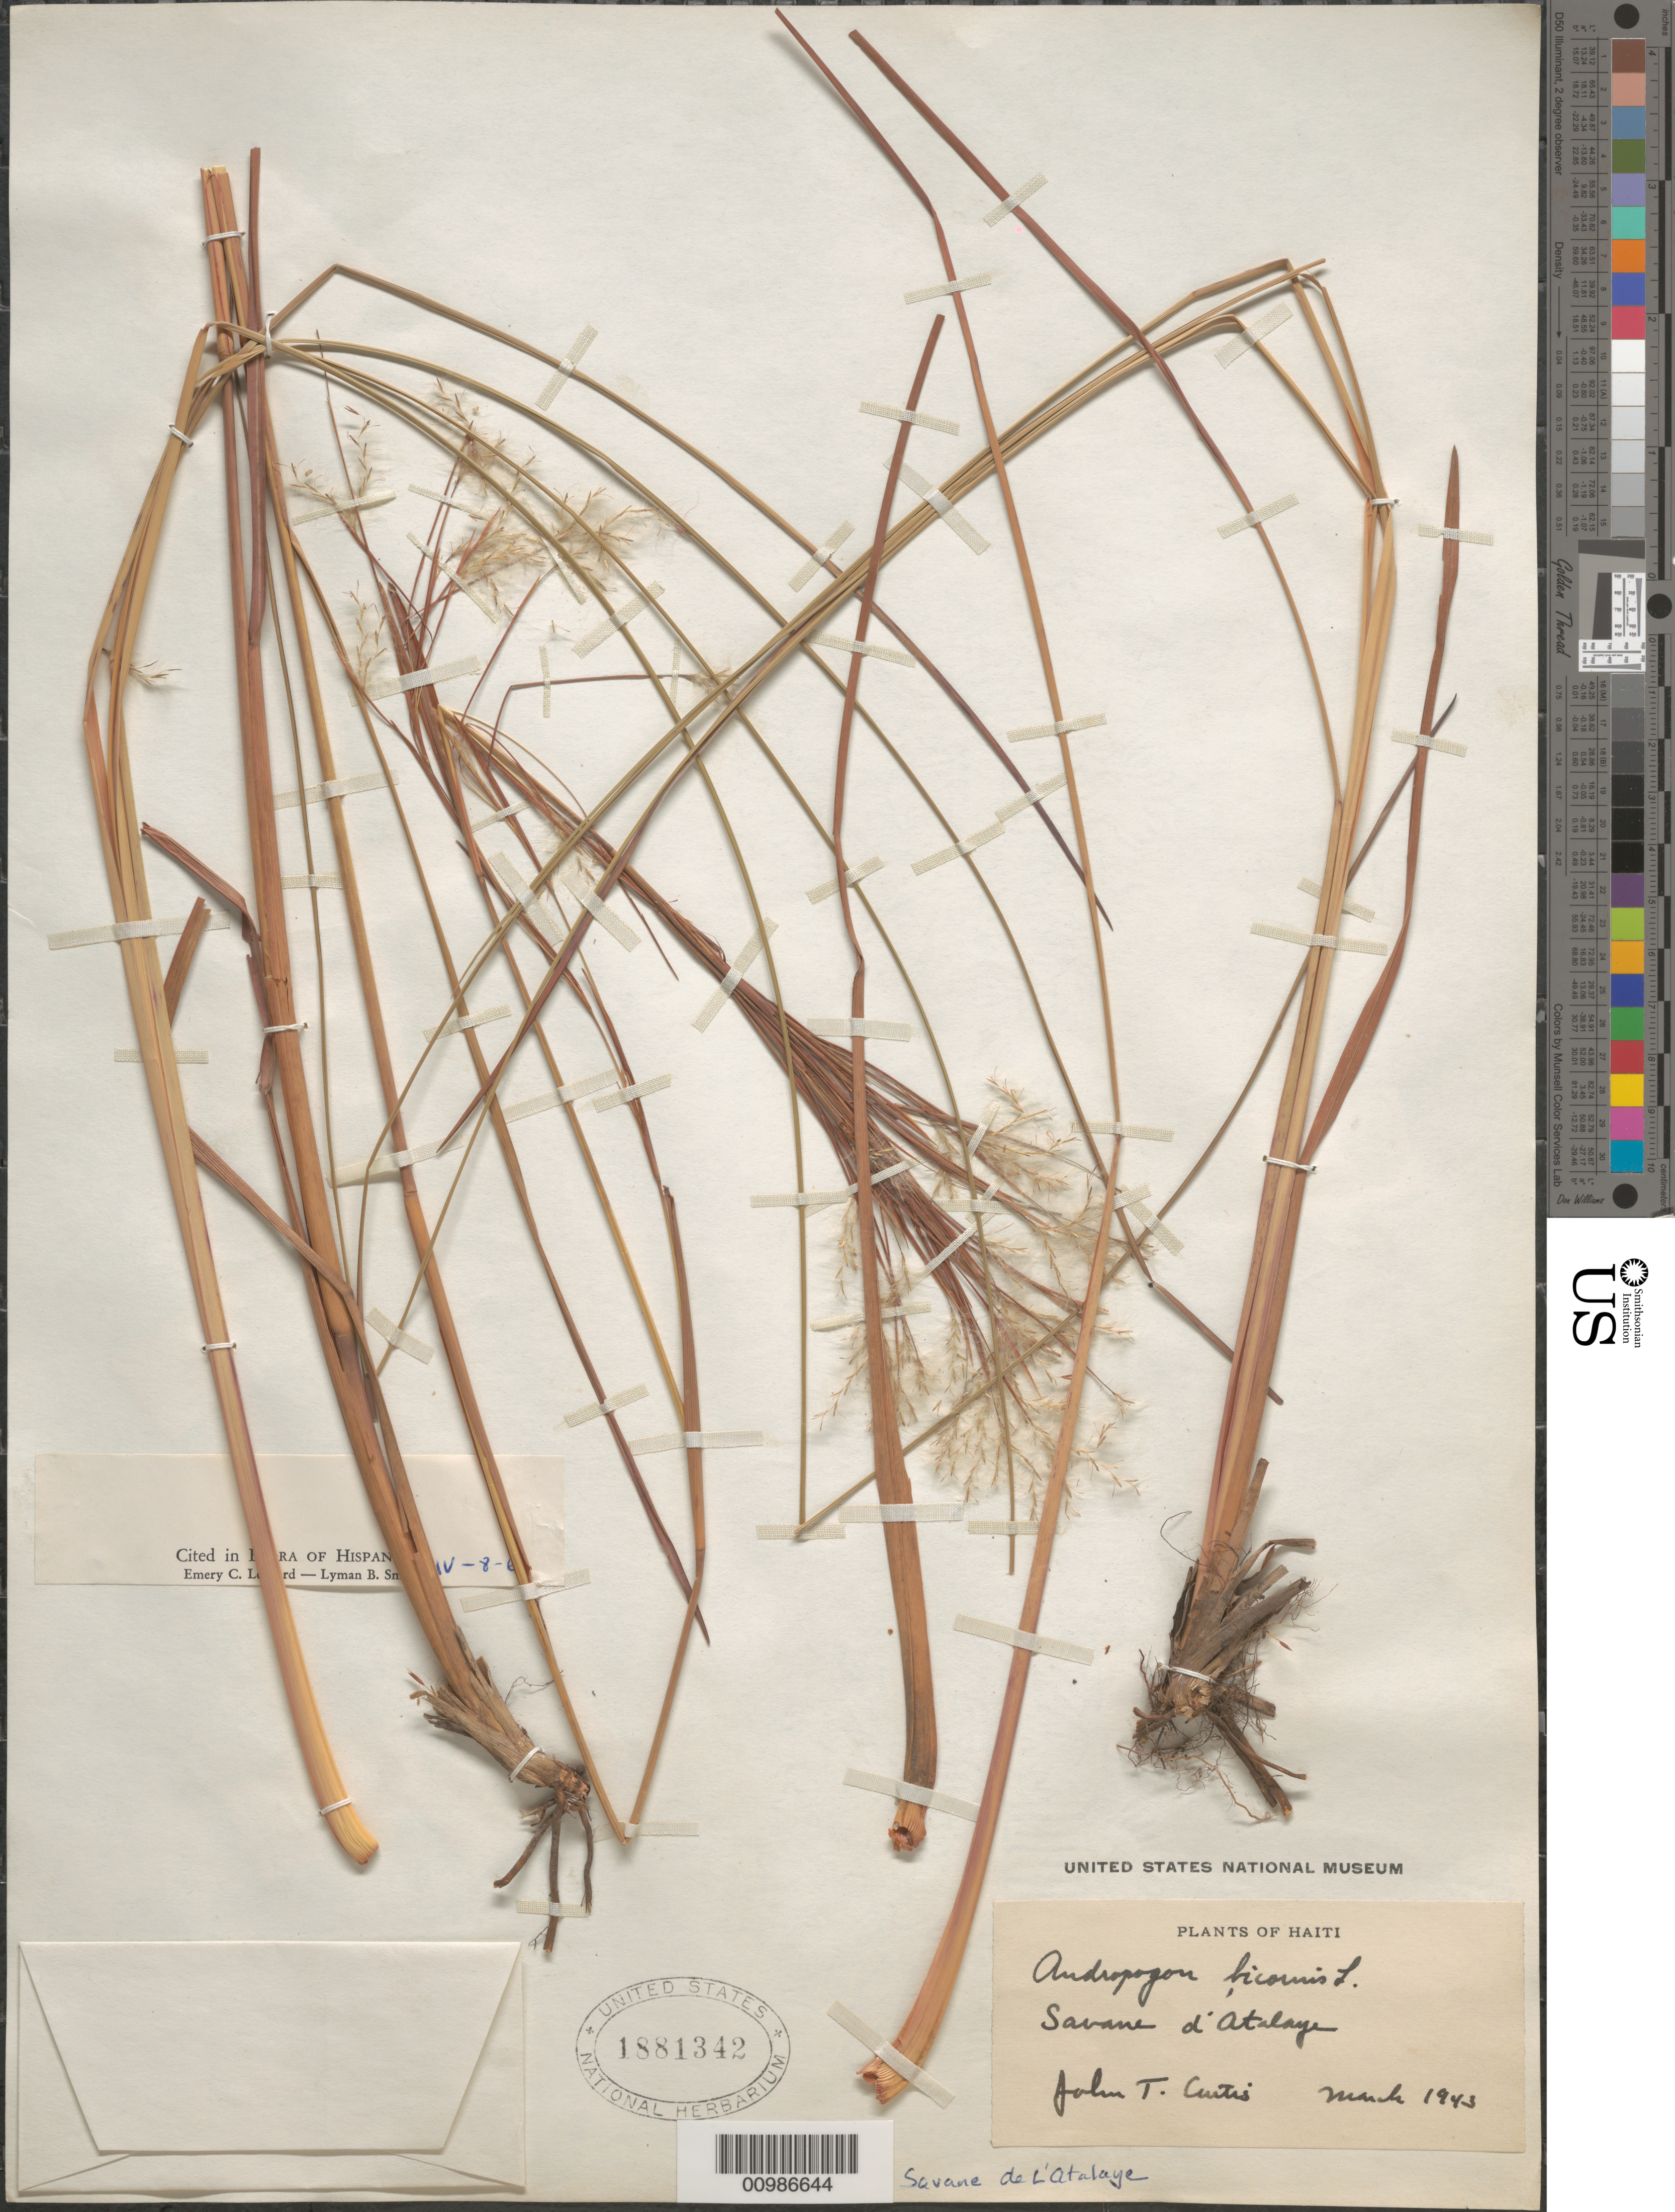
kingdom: Plantae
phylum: Tracheophyta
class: Liliopsida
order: Poales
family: Poaceae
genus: Andropogon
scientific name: Andropogon bicornis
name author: L.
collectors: J. Curtis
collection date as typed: Mar 1943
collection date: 1943-03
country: Haiti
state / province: Artibonite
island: Hispaniola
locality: Savane de L'Atalaye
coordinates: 0 N, 0 E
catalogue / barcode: US 1881342